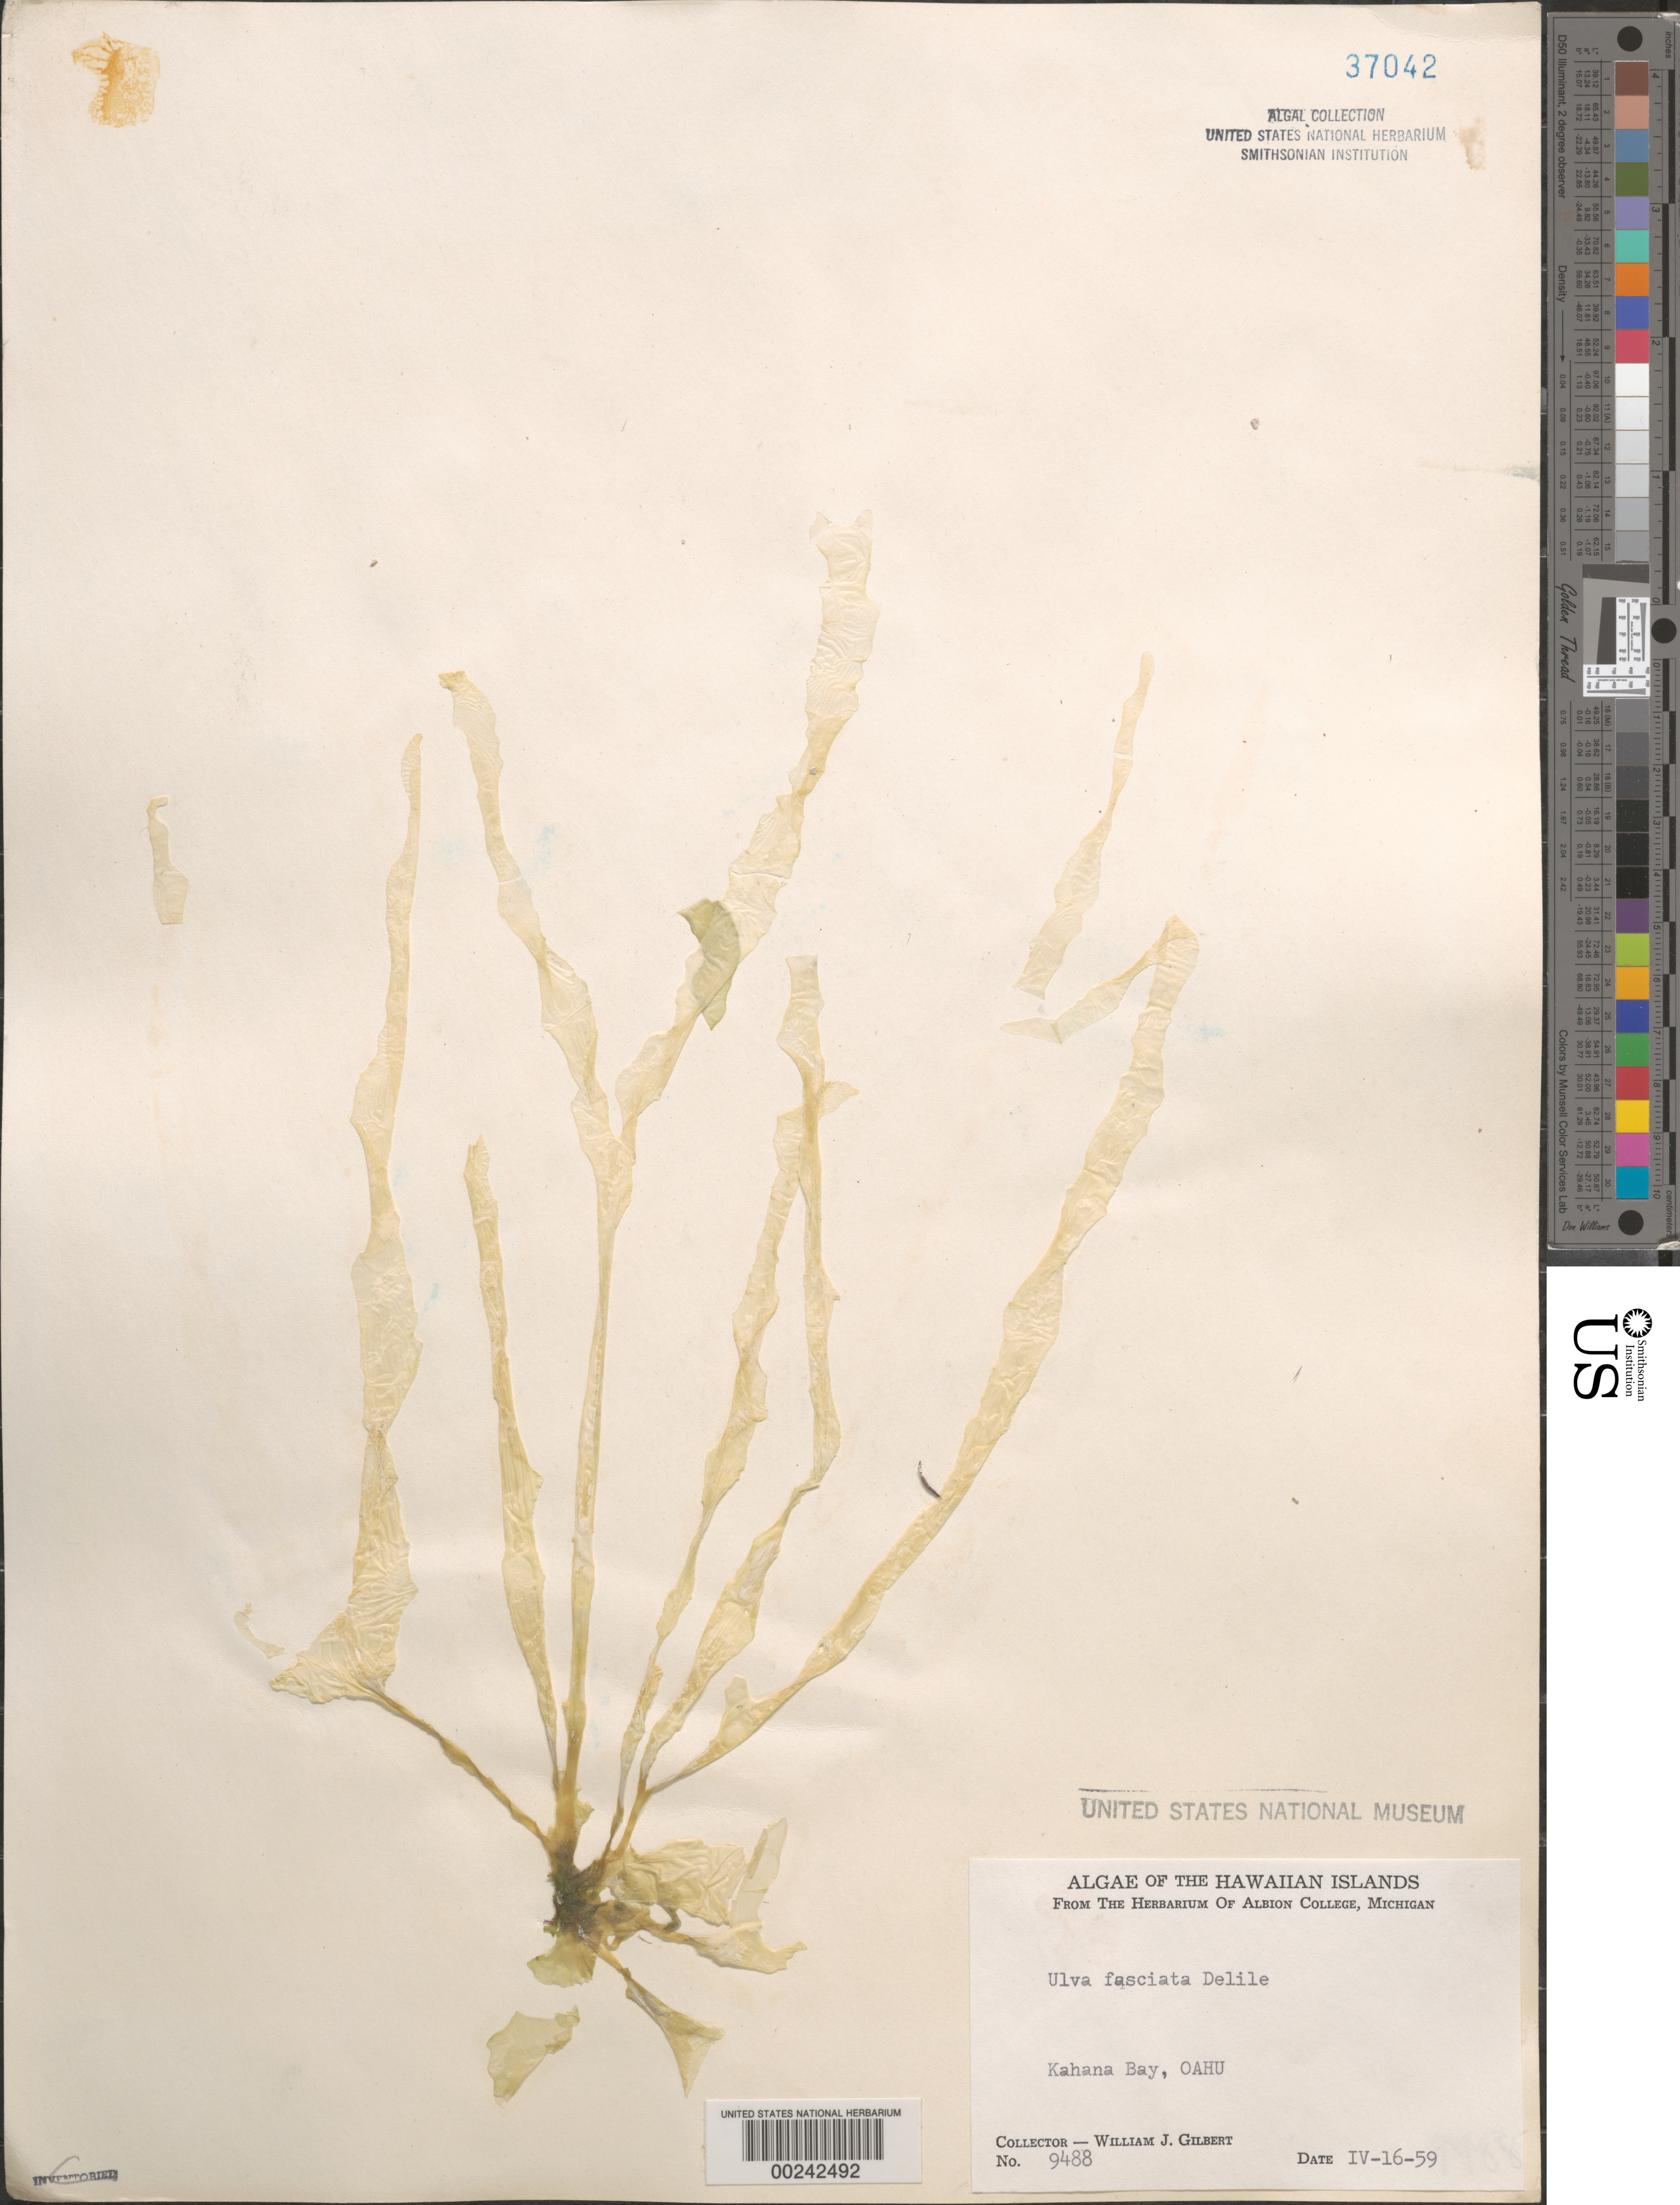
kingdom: Plantae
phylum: Chlorophyta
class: Ulvophyceae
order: Ulvales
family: Ulvaceae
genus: Ulva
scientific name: Ulva lactuca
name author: L.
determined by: Algae name updating Project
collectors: W. J. Gilbert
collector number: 9488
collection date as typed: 16 Apr 1959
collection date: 1959-04-16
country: United States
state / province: Hawaii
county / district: Honolulu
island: Oahu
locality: Kahana Bay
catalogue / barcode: US 37042